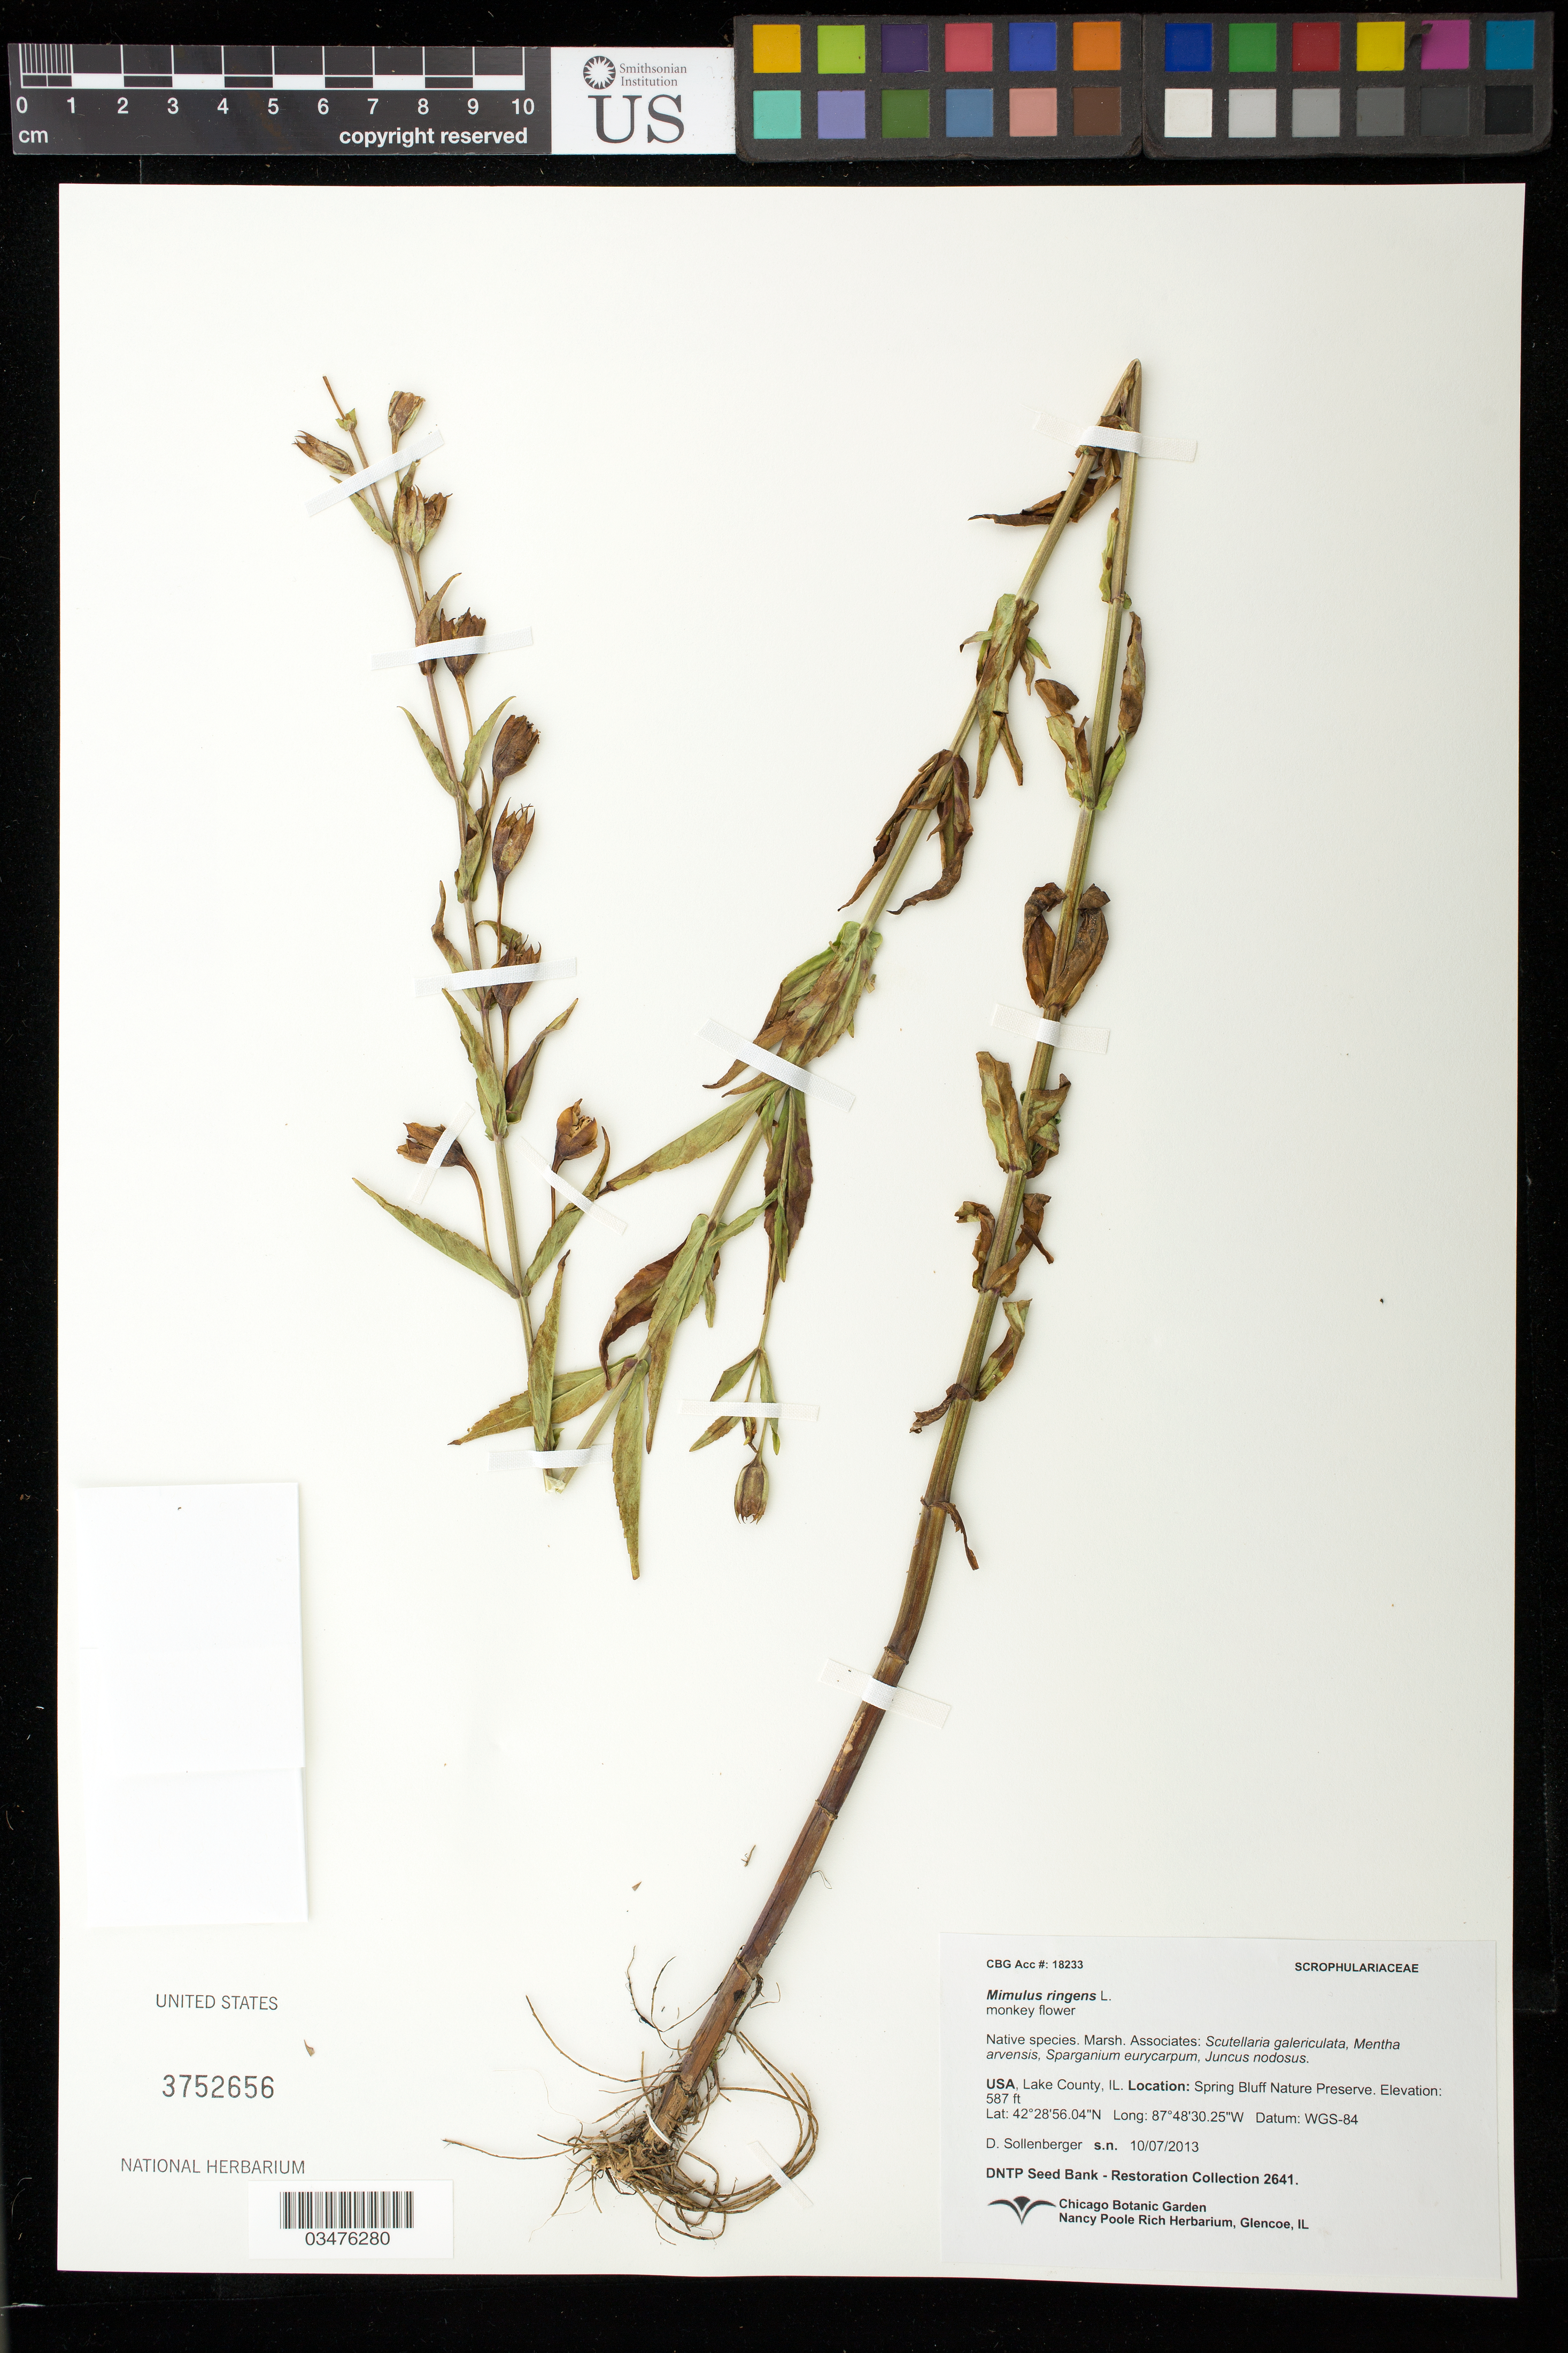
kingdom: Plantae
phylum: Tracheophyta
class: Magnoliopsida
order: Lamiales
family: Phrymaceae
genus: Mimulus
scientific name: Mimulus ringens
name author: L.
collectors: D. Sollenberger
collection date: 2013-10-07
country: United States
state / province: Illinois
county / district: Lake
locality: Spring Bluff Nature Preserve.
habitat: Marsh. With Mentha arvensis, Juncus nodosus, ect.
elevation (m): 179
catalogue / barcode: US 3752656